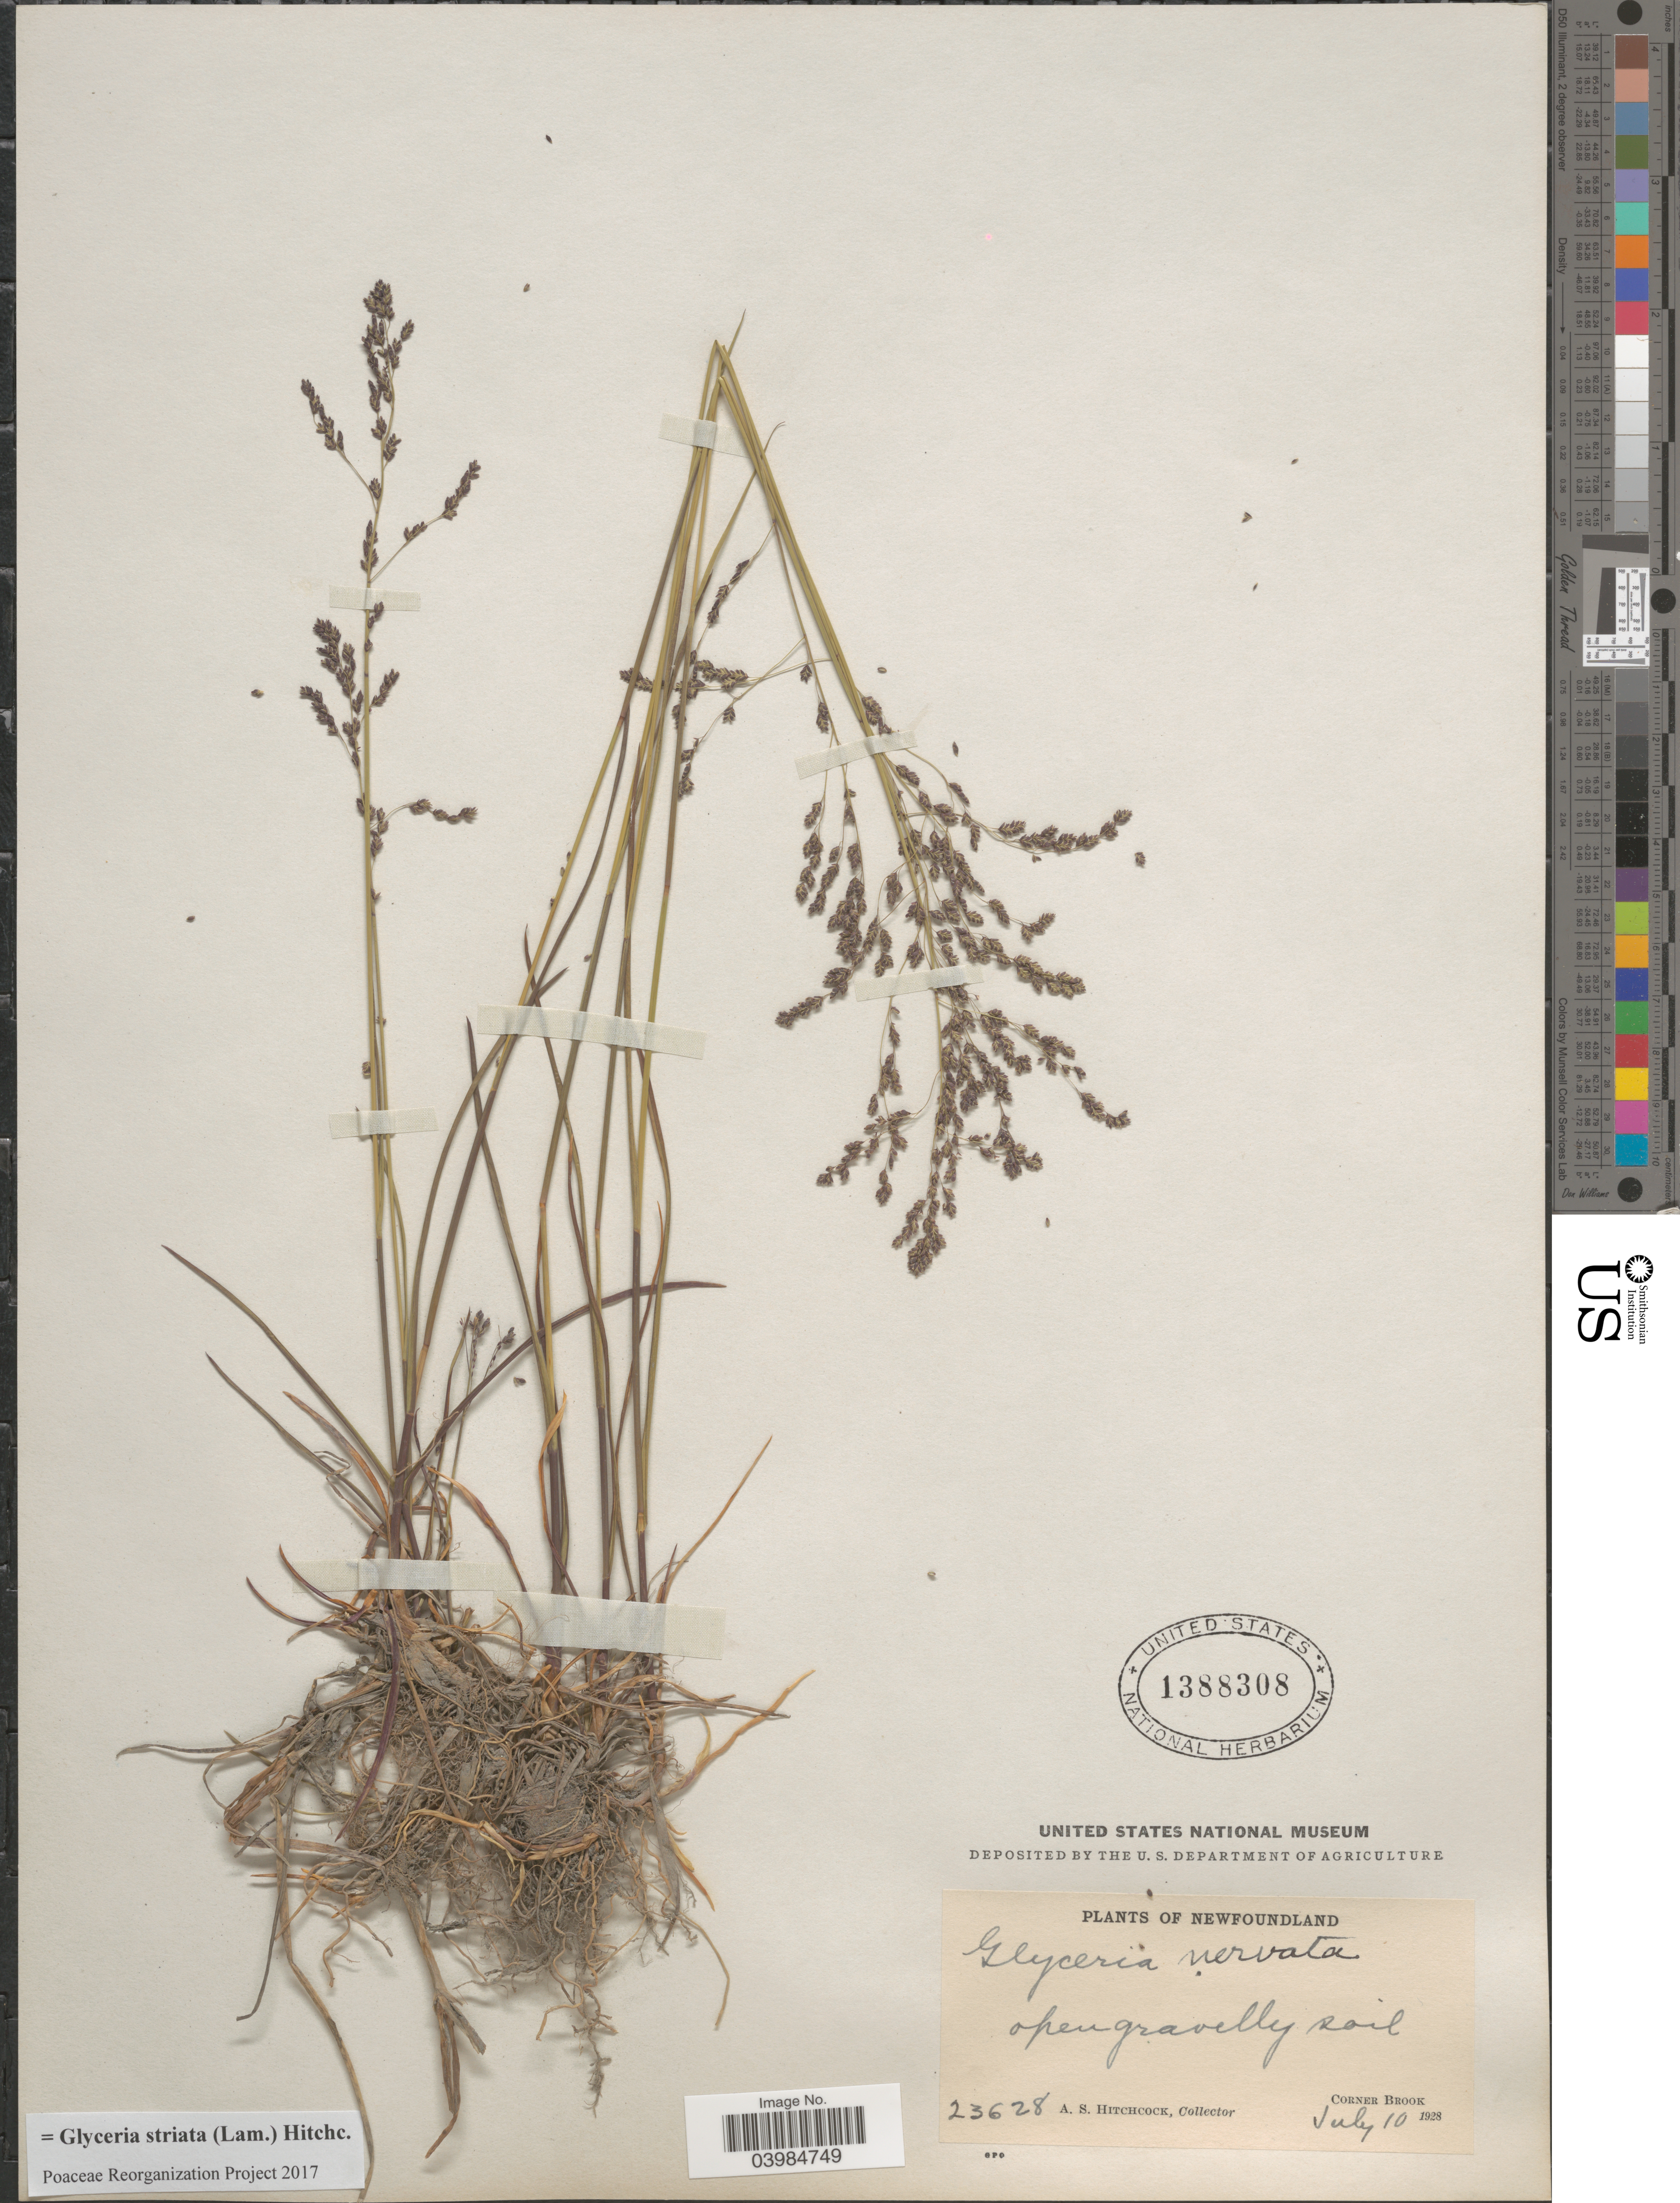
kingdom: Plantae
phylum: Tracheophyta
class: Liliopsida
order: Poales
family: Poaceae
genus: Glyceria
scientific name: Glyceria striata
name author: (Lam.) Hitchc.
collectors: A. S. Hitchcock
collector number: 23628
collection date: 1928-07-10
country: Canada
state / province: Newfoundland and Labrador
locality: Corner Brook.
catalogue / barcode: US 1388308